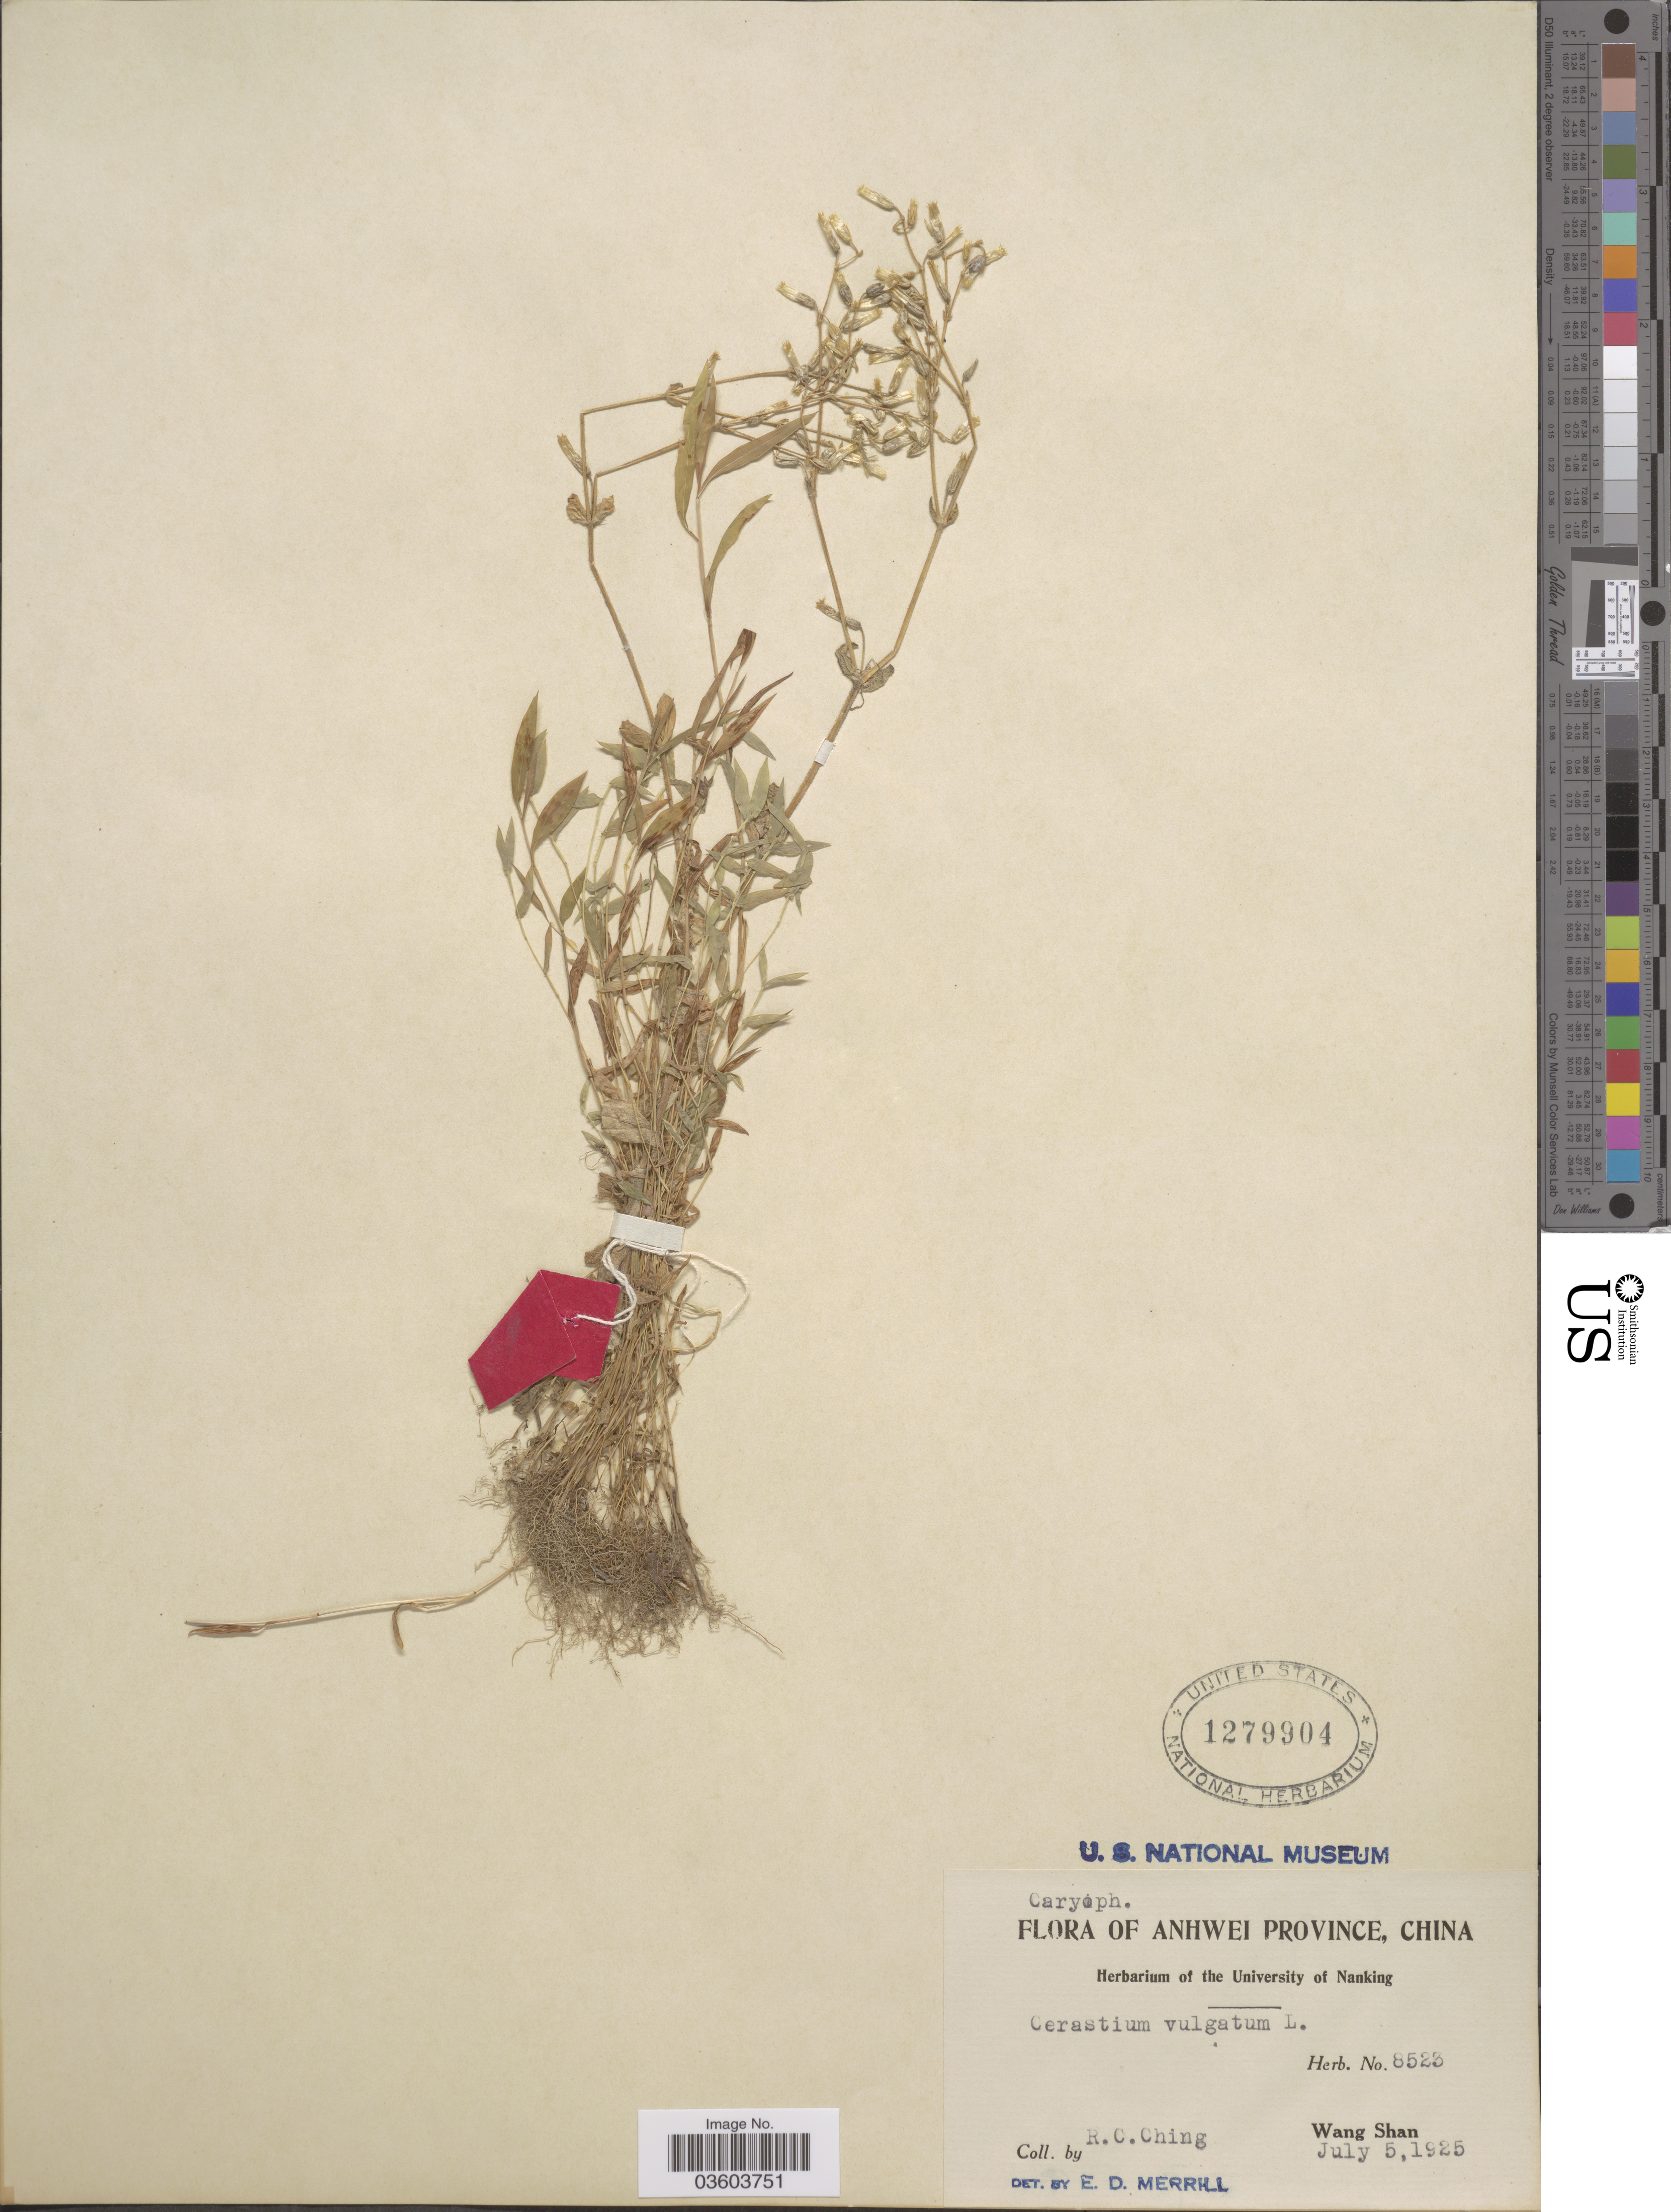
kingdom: Plantae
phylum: Tracheophyta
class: Magnoliopsida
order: Caryophyllales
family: Caryophyllaceae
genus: Cerastium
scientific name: Cerastium vulgatum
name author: L.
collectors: R. C. Ching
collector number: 8523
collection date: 1925-07-05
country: China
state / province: Anhui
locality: Anhwei Province. Wang Shan.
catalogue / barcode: US 1279904